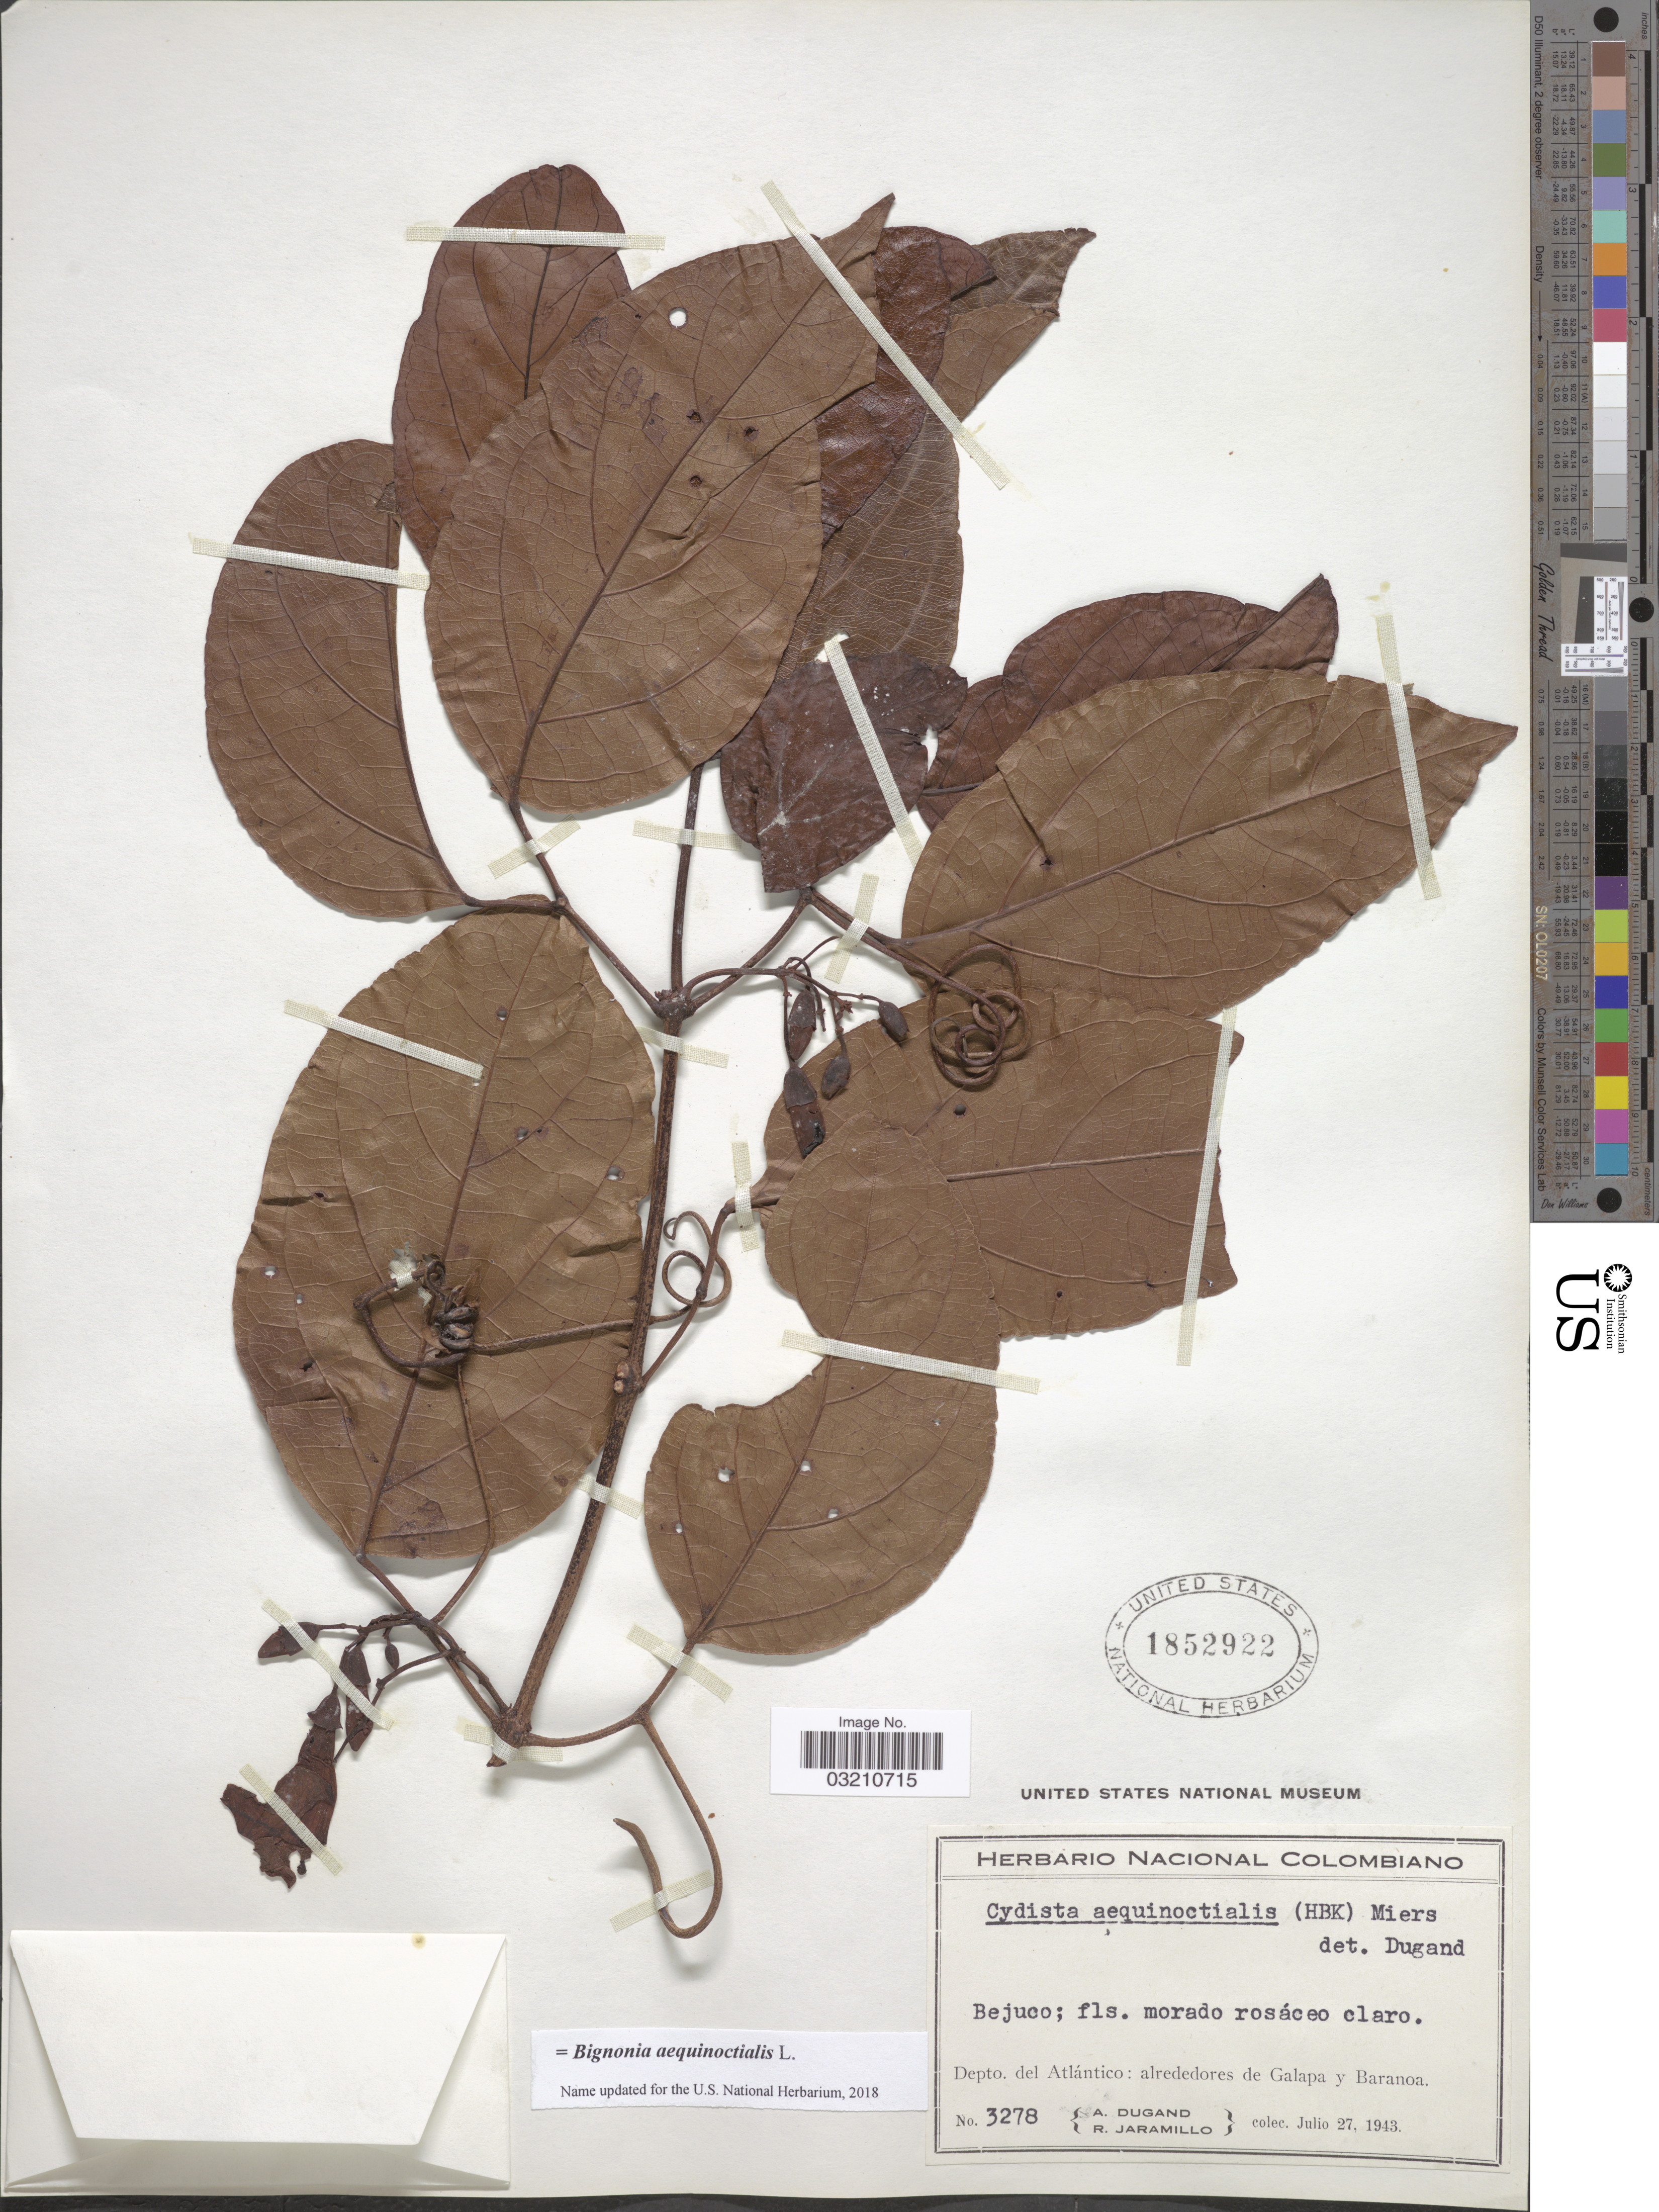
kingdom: Plantae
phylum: Tracheophyta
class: Magnoliopsida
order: Lamiales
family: Bignoniaceae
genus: Bignonia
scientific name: Bignonia aequinoctialis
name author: L.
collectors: A. Dugand & R. Jaramillo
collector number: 3278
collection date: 1943-07-27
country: Colombia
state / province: Atlántico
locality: Depto. del Atlántico: alrededores de Galapa y Baranoa.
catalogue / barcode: US 1852922